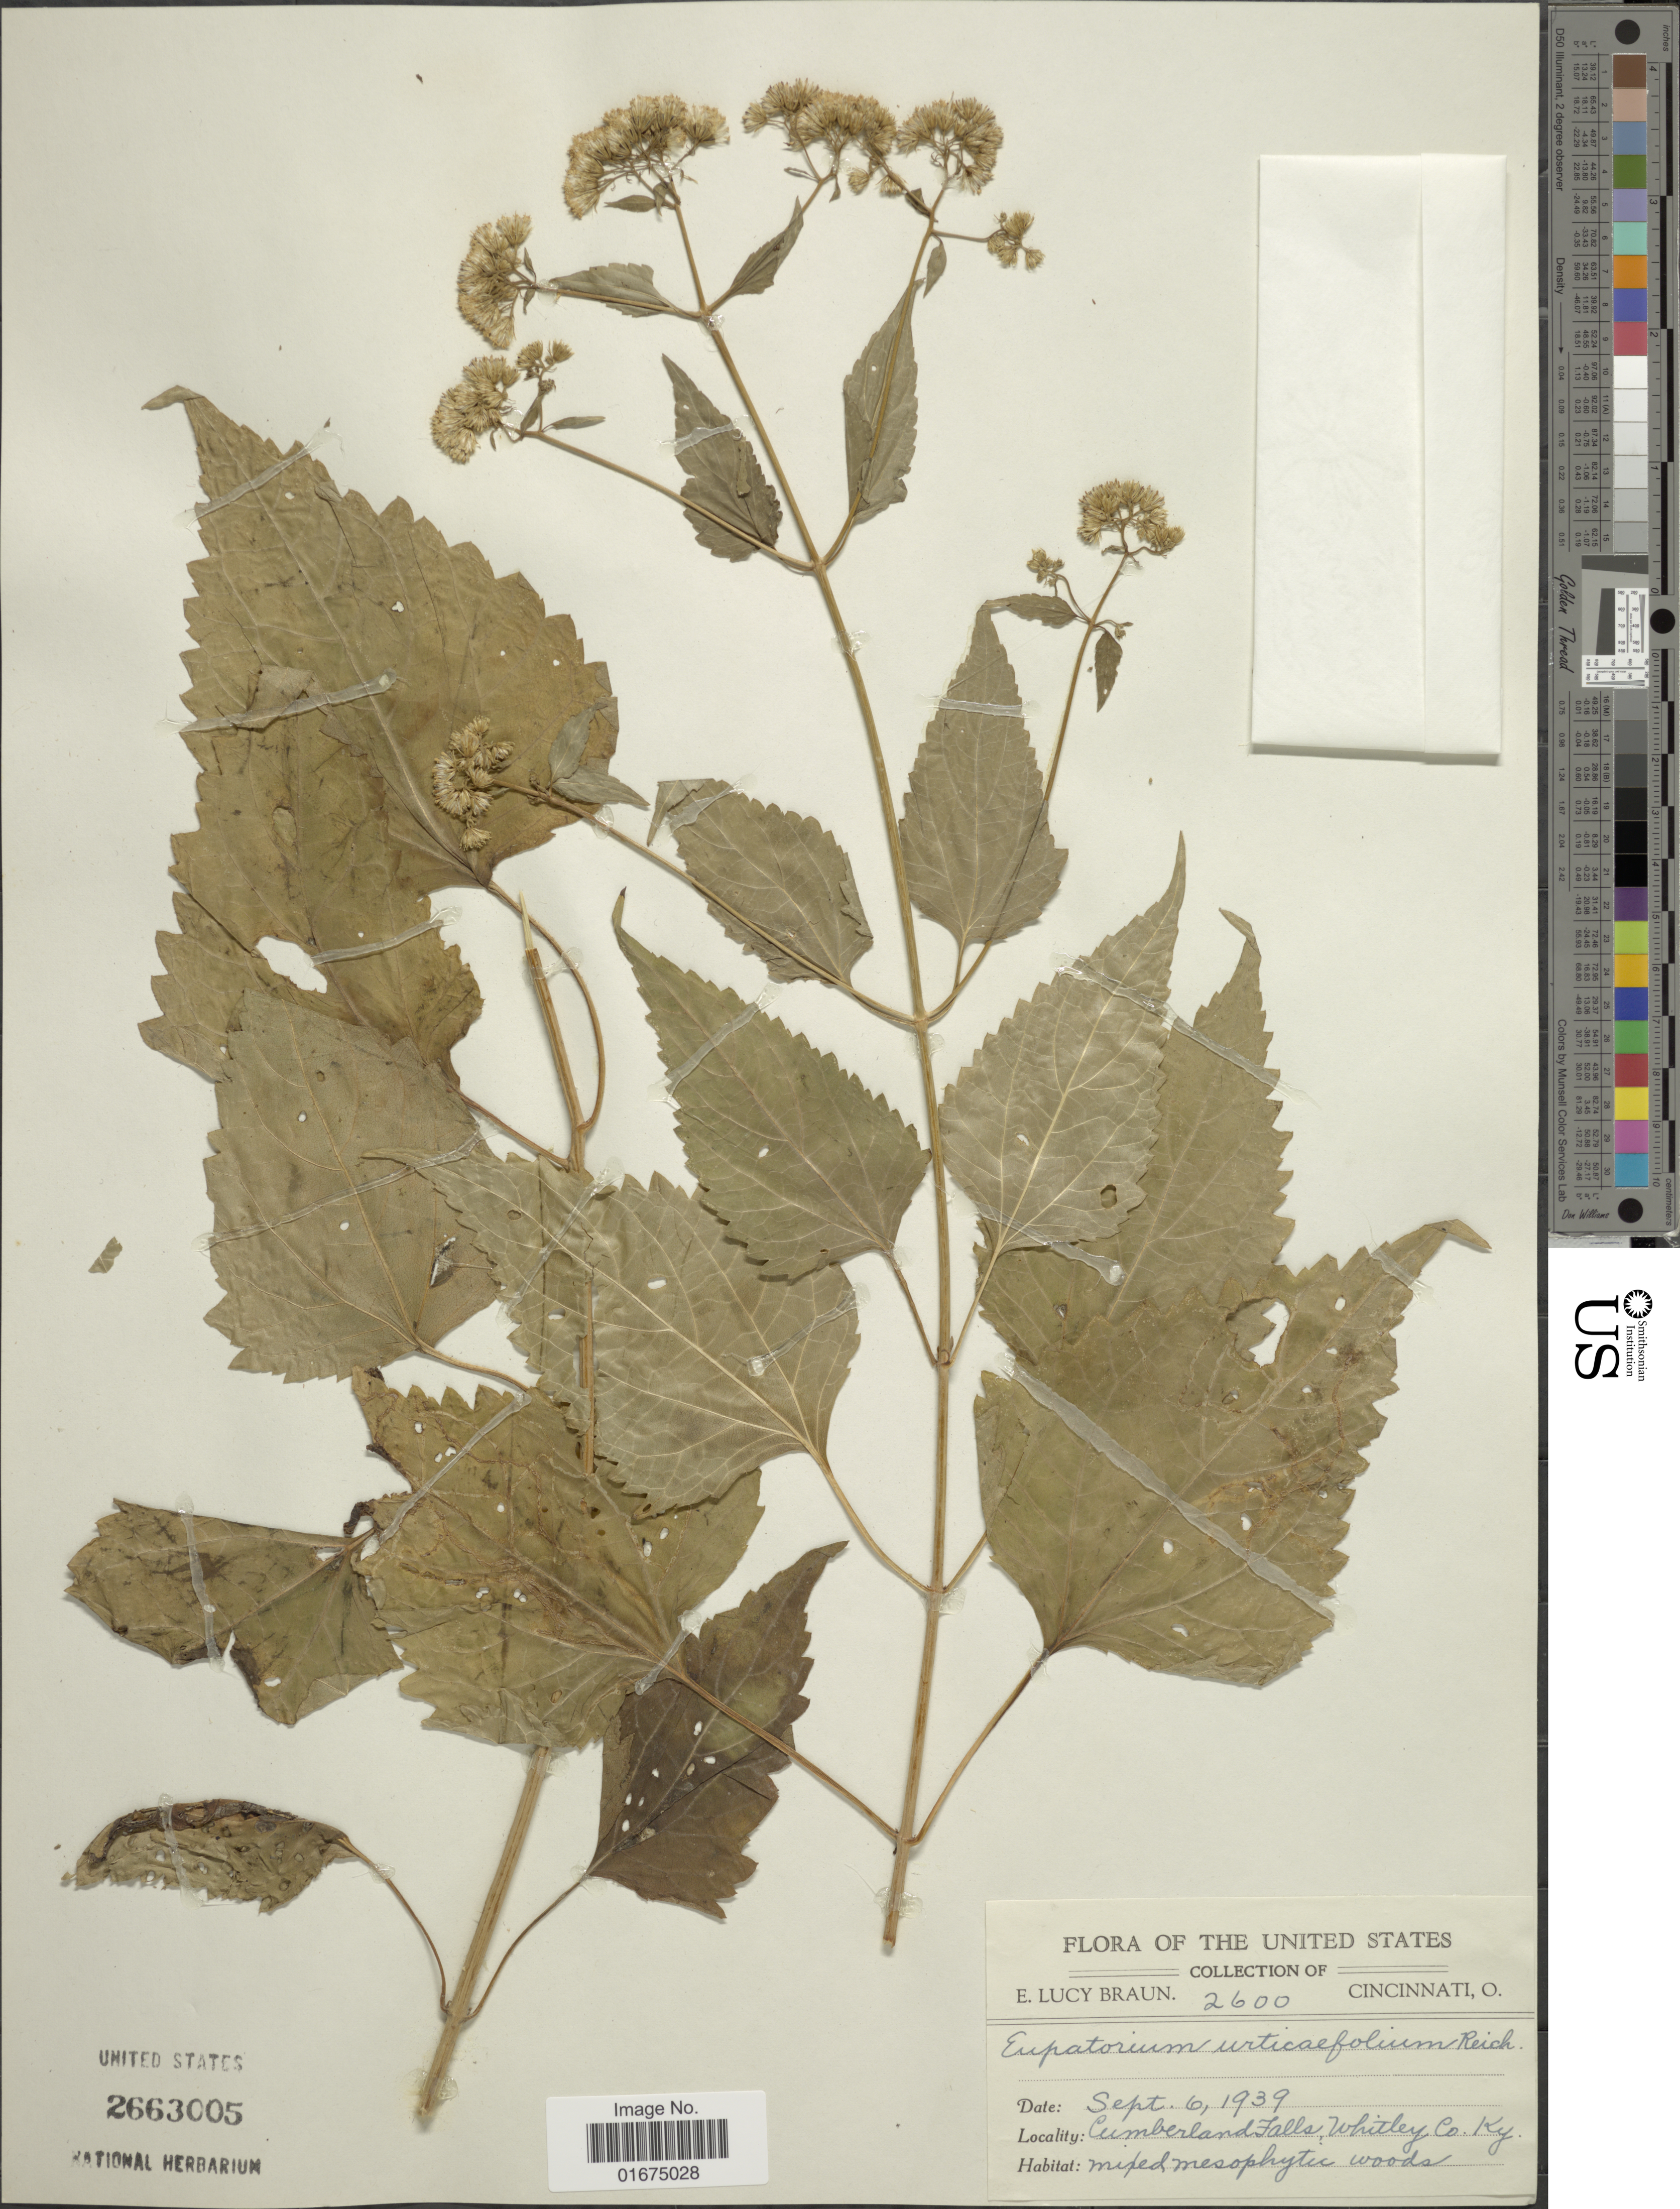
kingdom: Plantae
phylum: Tracheophyta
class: Magnoliopsida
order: Asterales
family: Asteraceae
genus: Ageratina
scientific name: Ageratina altissima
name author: (L.) R.M. King & H. Rob.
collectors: E. L. Braun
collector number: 2600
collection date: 1939-09-06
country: United States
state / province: Kentucky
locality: Cumberland Falls, Whitley Co.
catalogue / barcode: US 2663005